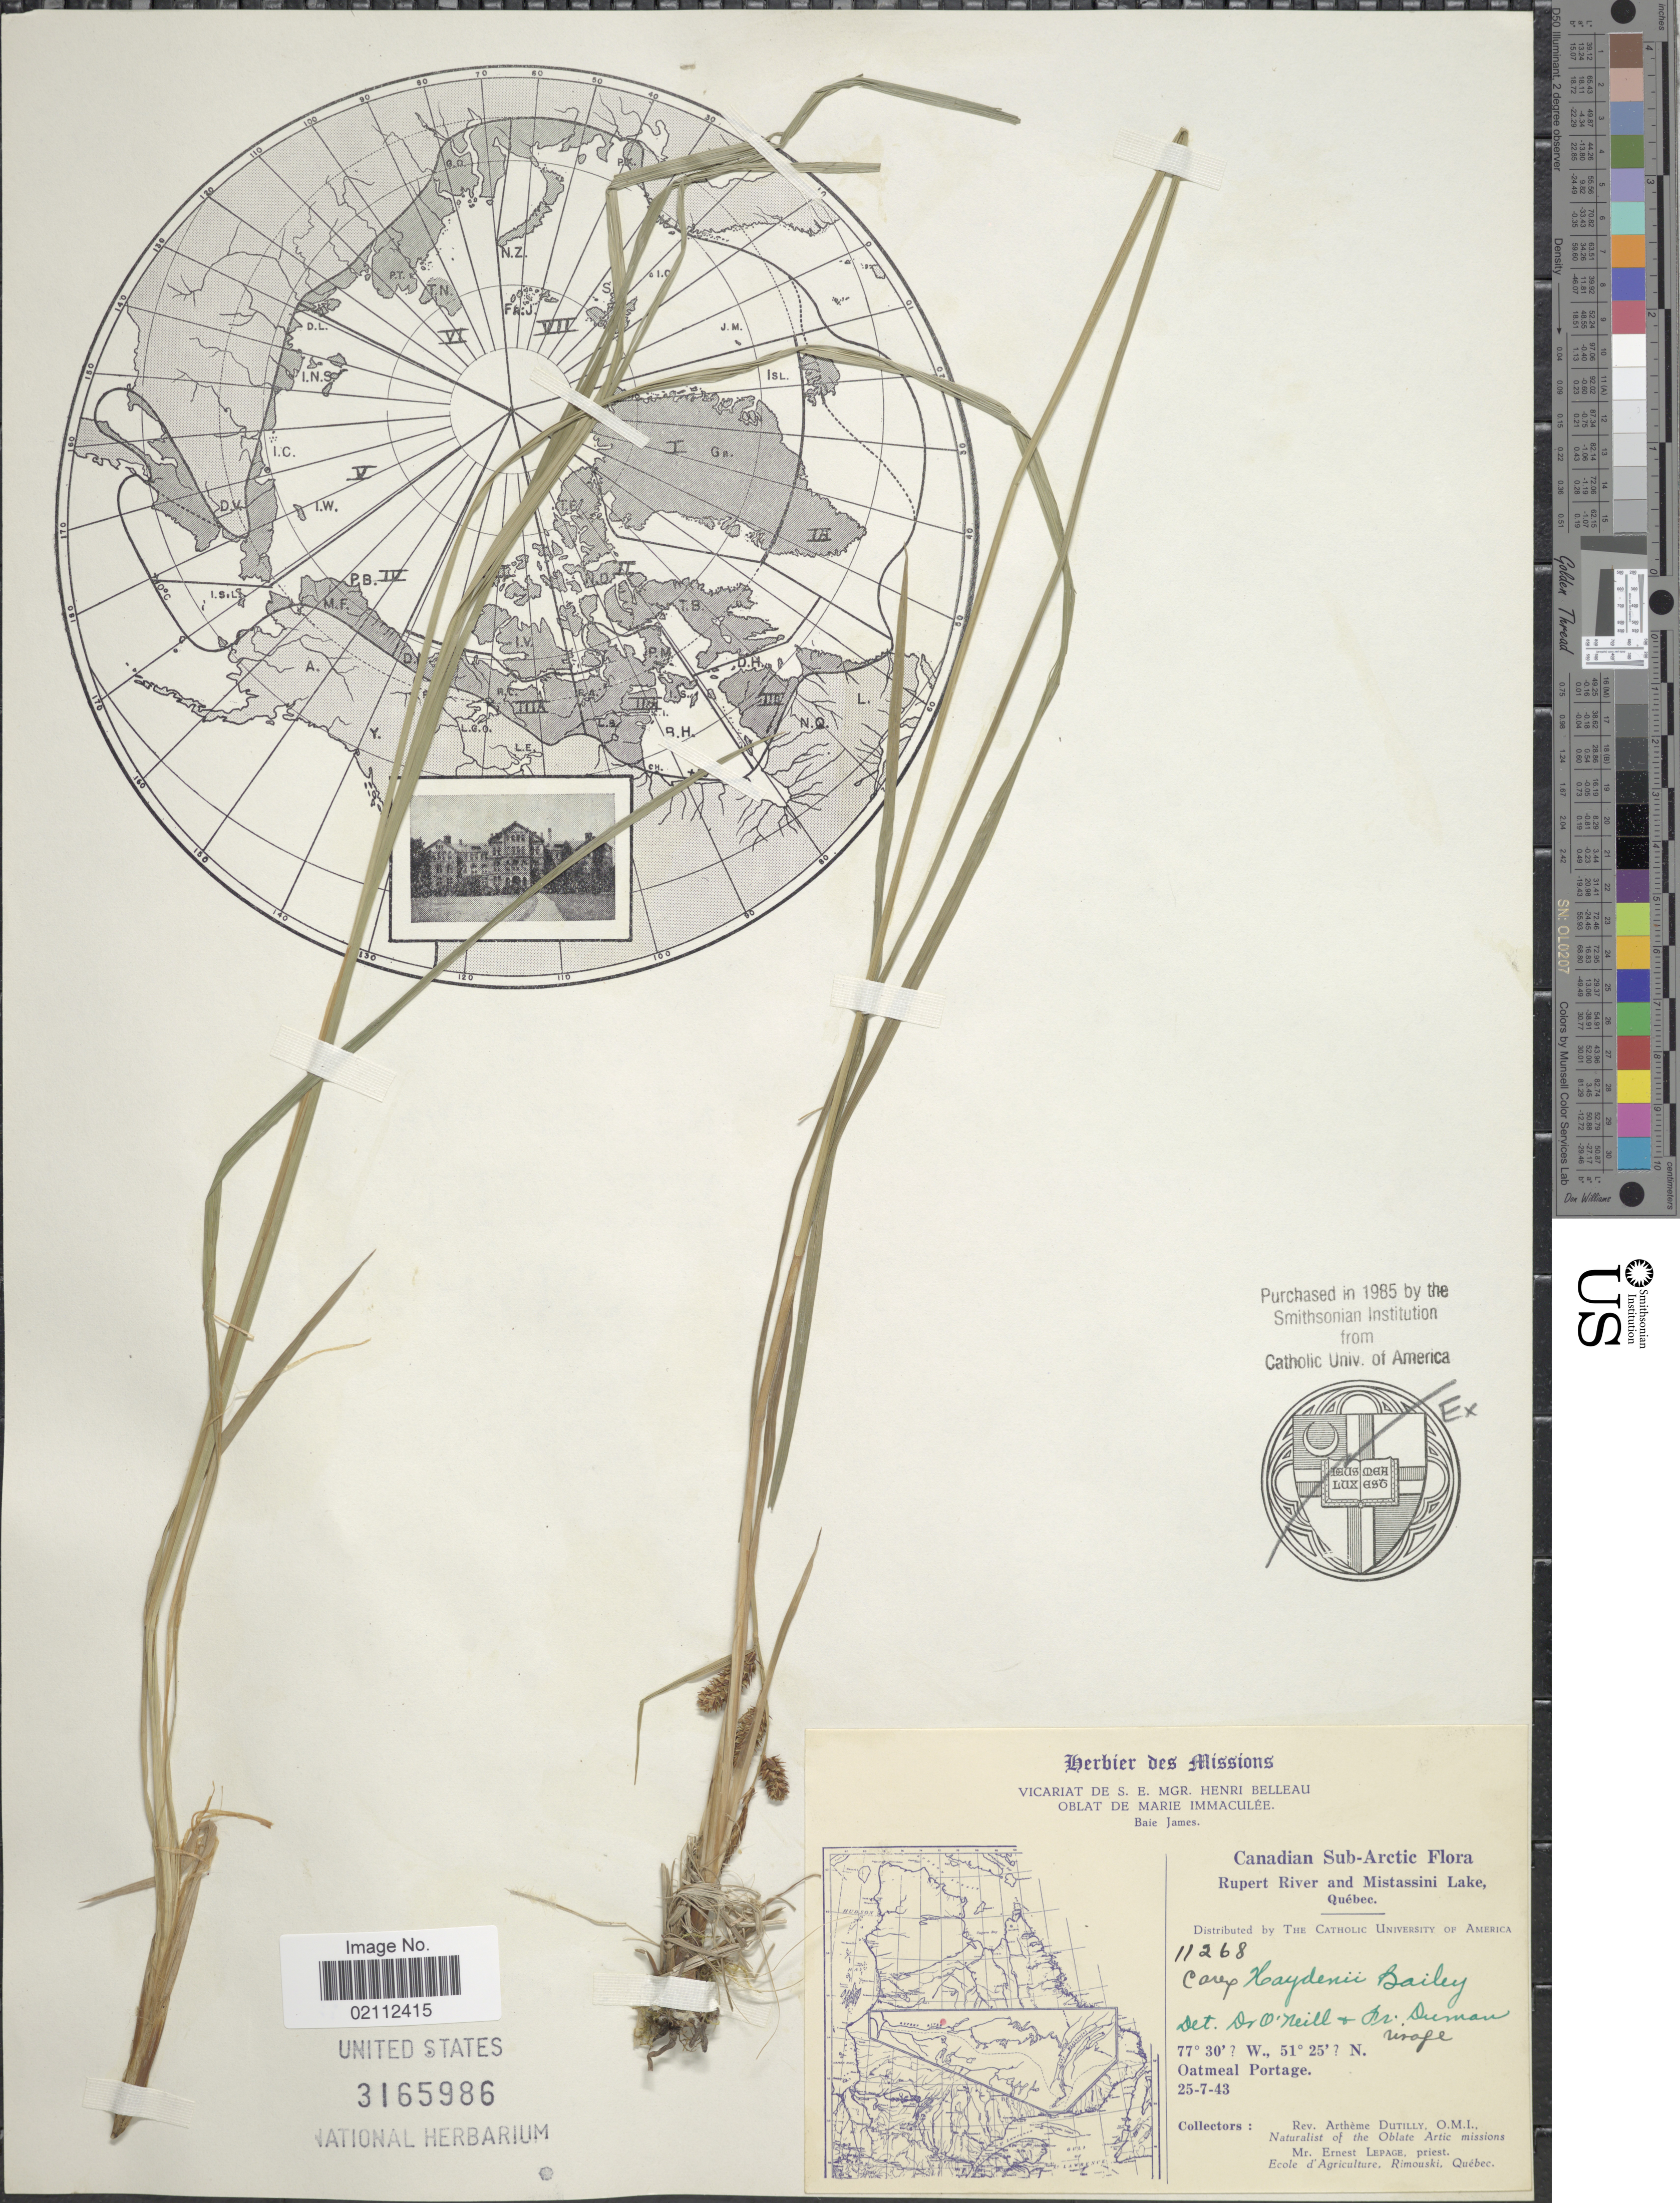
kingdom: Plantae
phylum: Tracheophyta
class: Liliopsida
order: Poales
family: Cyperaceae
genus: Carex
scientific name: Carex haydenii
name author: Dewey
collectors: A. Dutilly & E. Lepage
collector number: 11268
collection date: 1943-07-25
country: Canada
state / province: Quebec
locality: Canadian Sub-Arctic. Rupert River and Mistassini Lake, Oatmeal Portage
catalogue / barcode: US 3165986